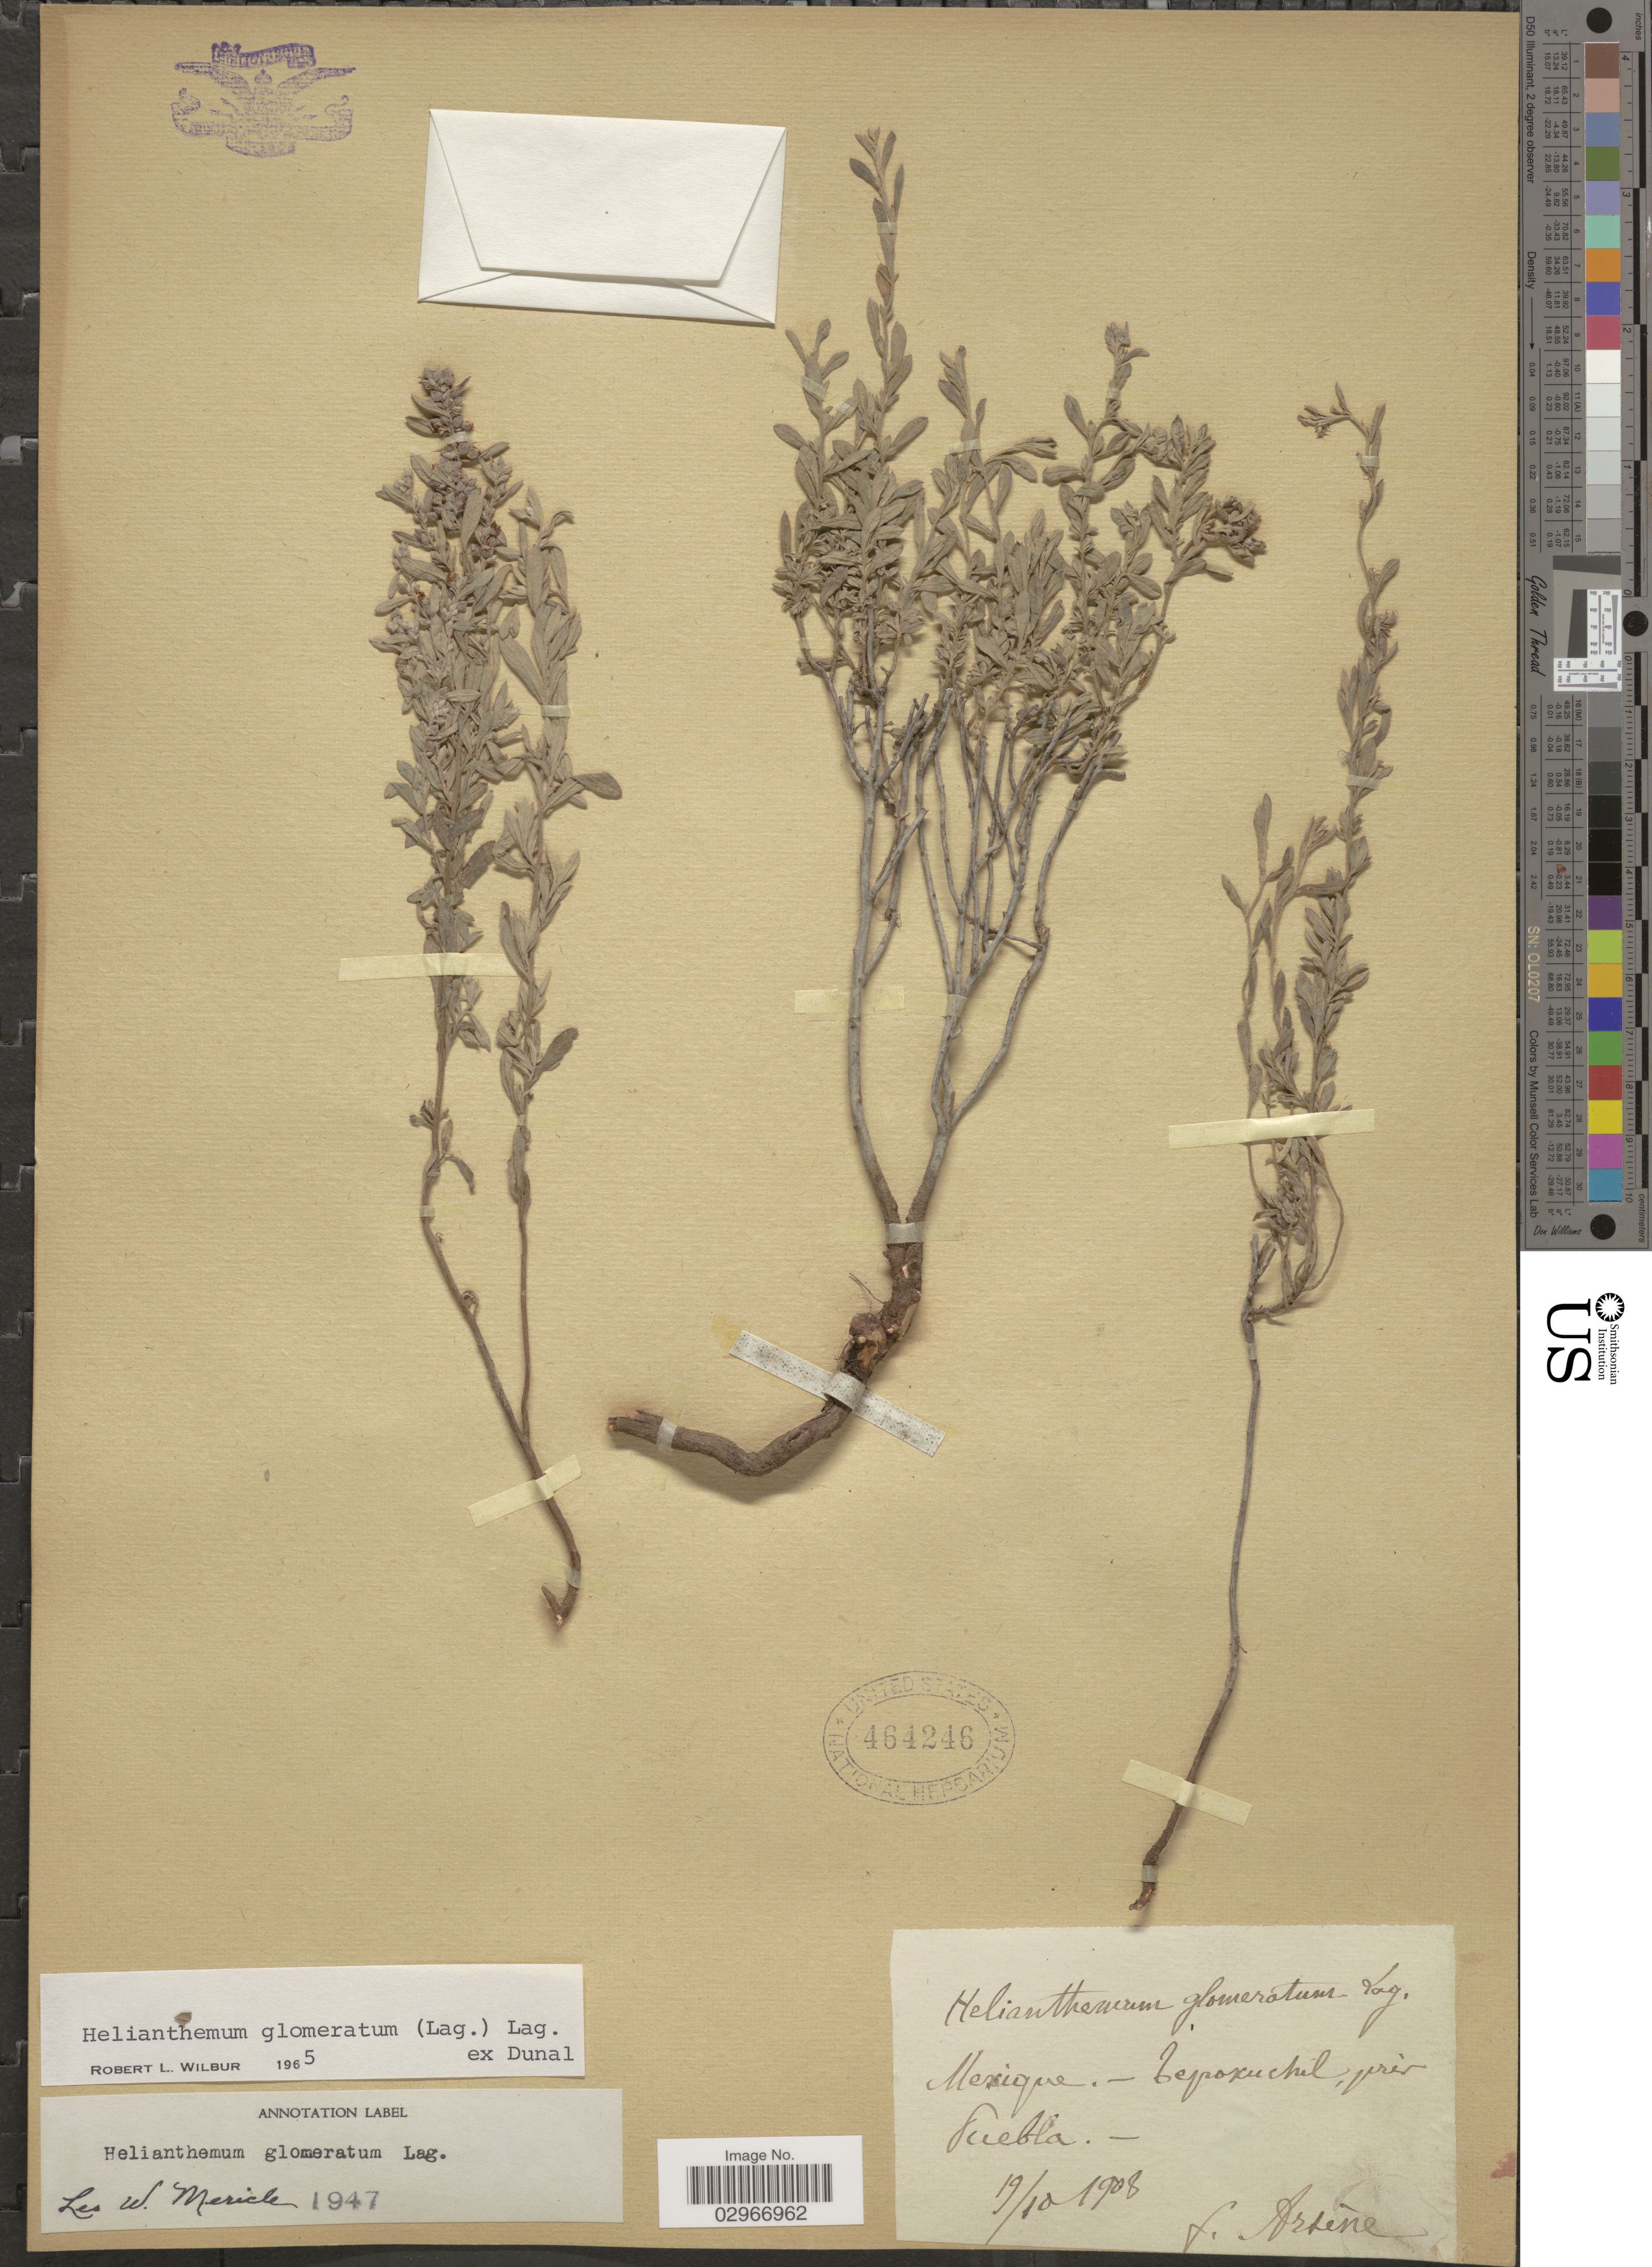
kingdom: Plantae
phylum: Tracheophyta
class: Magnoliopsida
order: Malvales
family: Cistaceae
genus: Helianthemum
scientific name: Helianthemum glomeratum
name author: (Lag.) Lag. ex Dunal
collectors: F. Arsène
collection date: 1908-10-19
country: Mexico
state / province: Puebla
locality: Tepoxuchil, près Puebla.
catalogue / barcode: US 464246